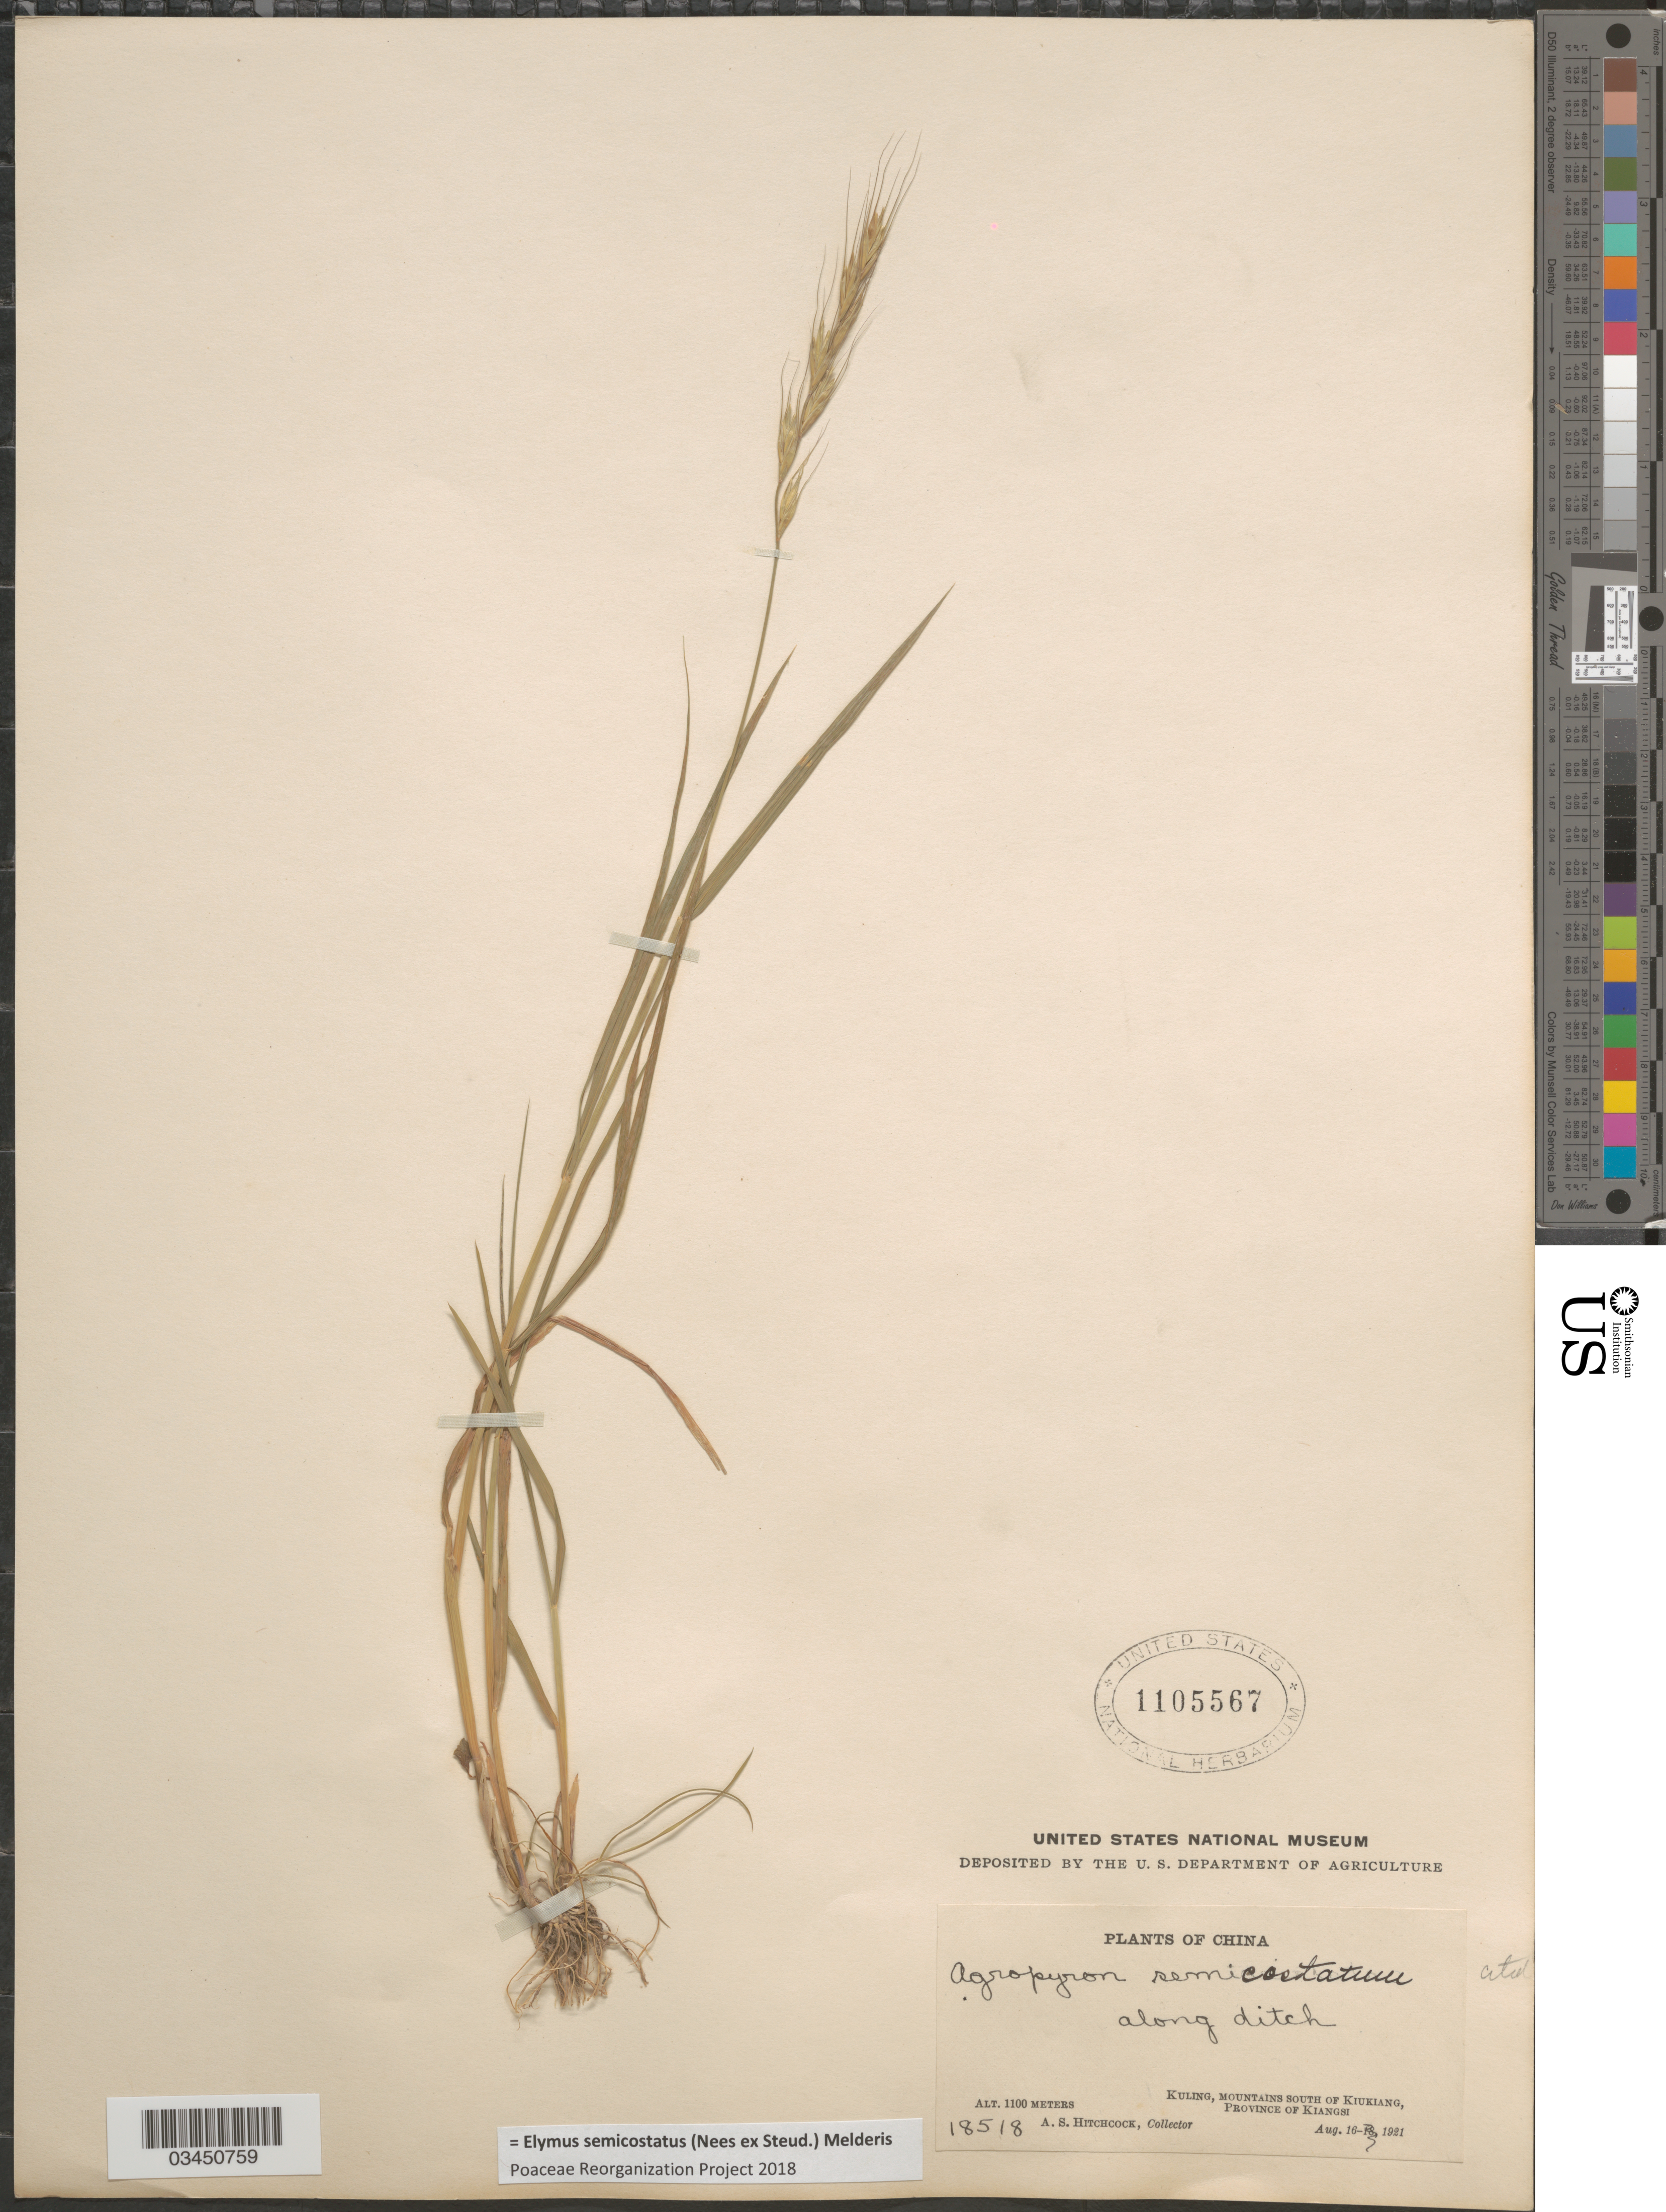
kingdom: Plantae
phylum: Tracheophyta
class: Liliopsida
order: Poales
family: Poaceae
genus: Elymus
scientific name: Elymus semicostatus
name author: (Nees ex Steud.) Melderis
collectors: A. S. Hitchcock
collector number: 18518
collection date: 1921-08-16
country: China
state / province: Jiangxi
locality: Along ditch. Kuling, Mountains South of Kiukiang, Province of Kiangsi.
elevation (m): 1100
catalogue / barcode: US 1105567